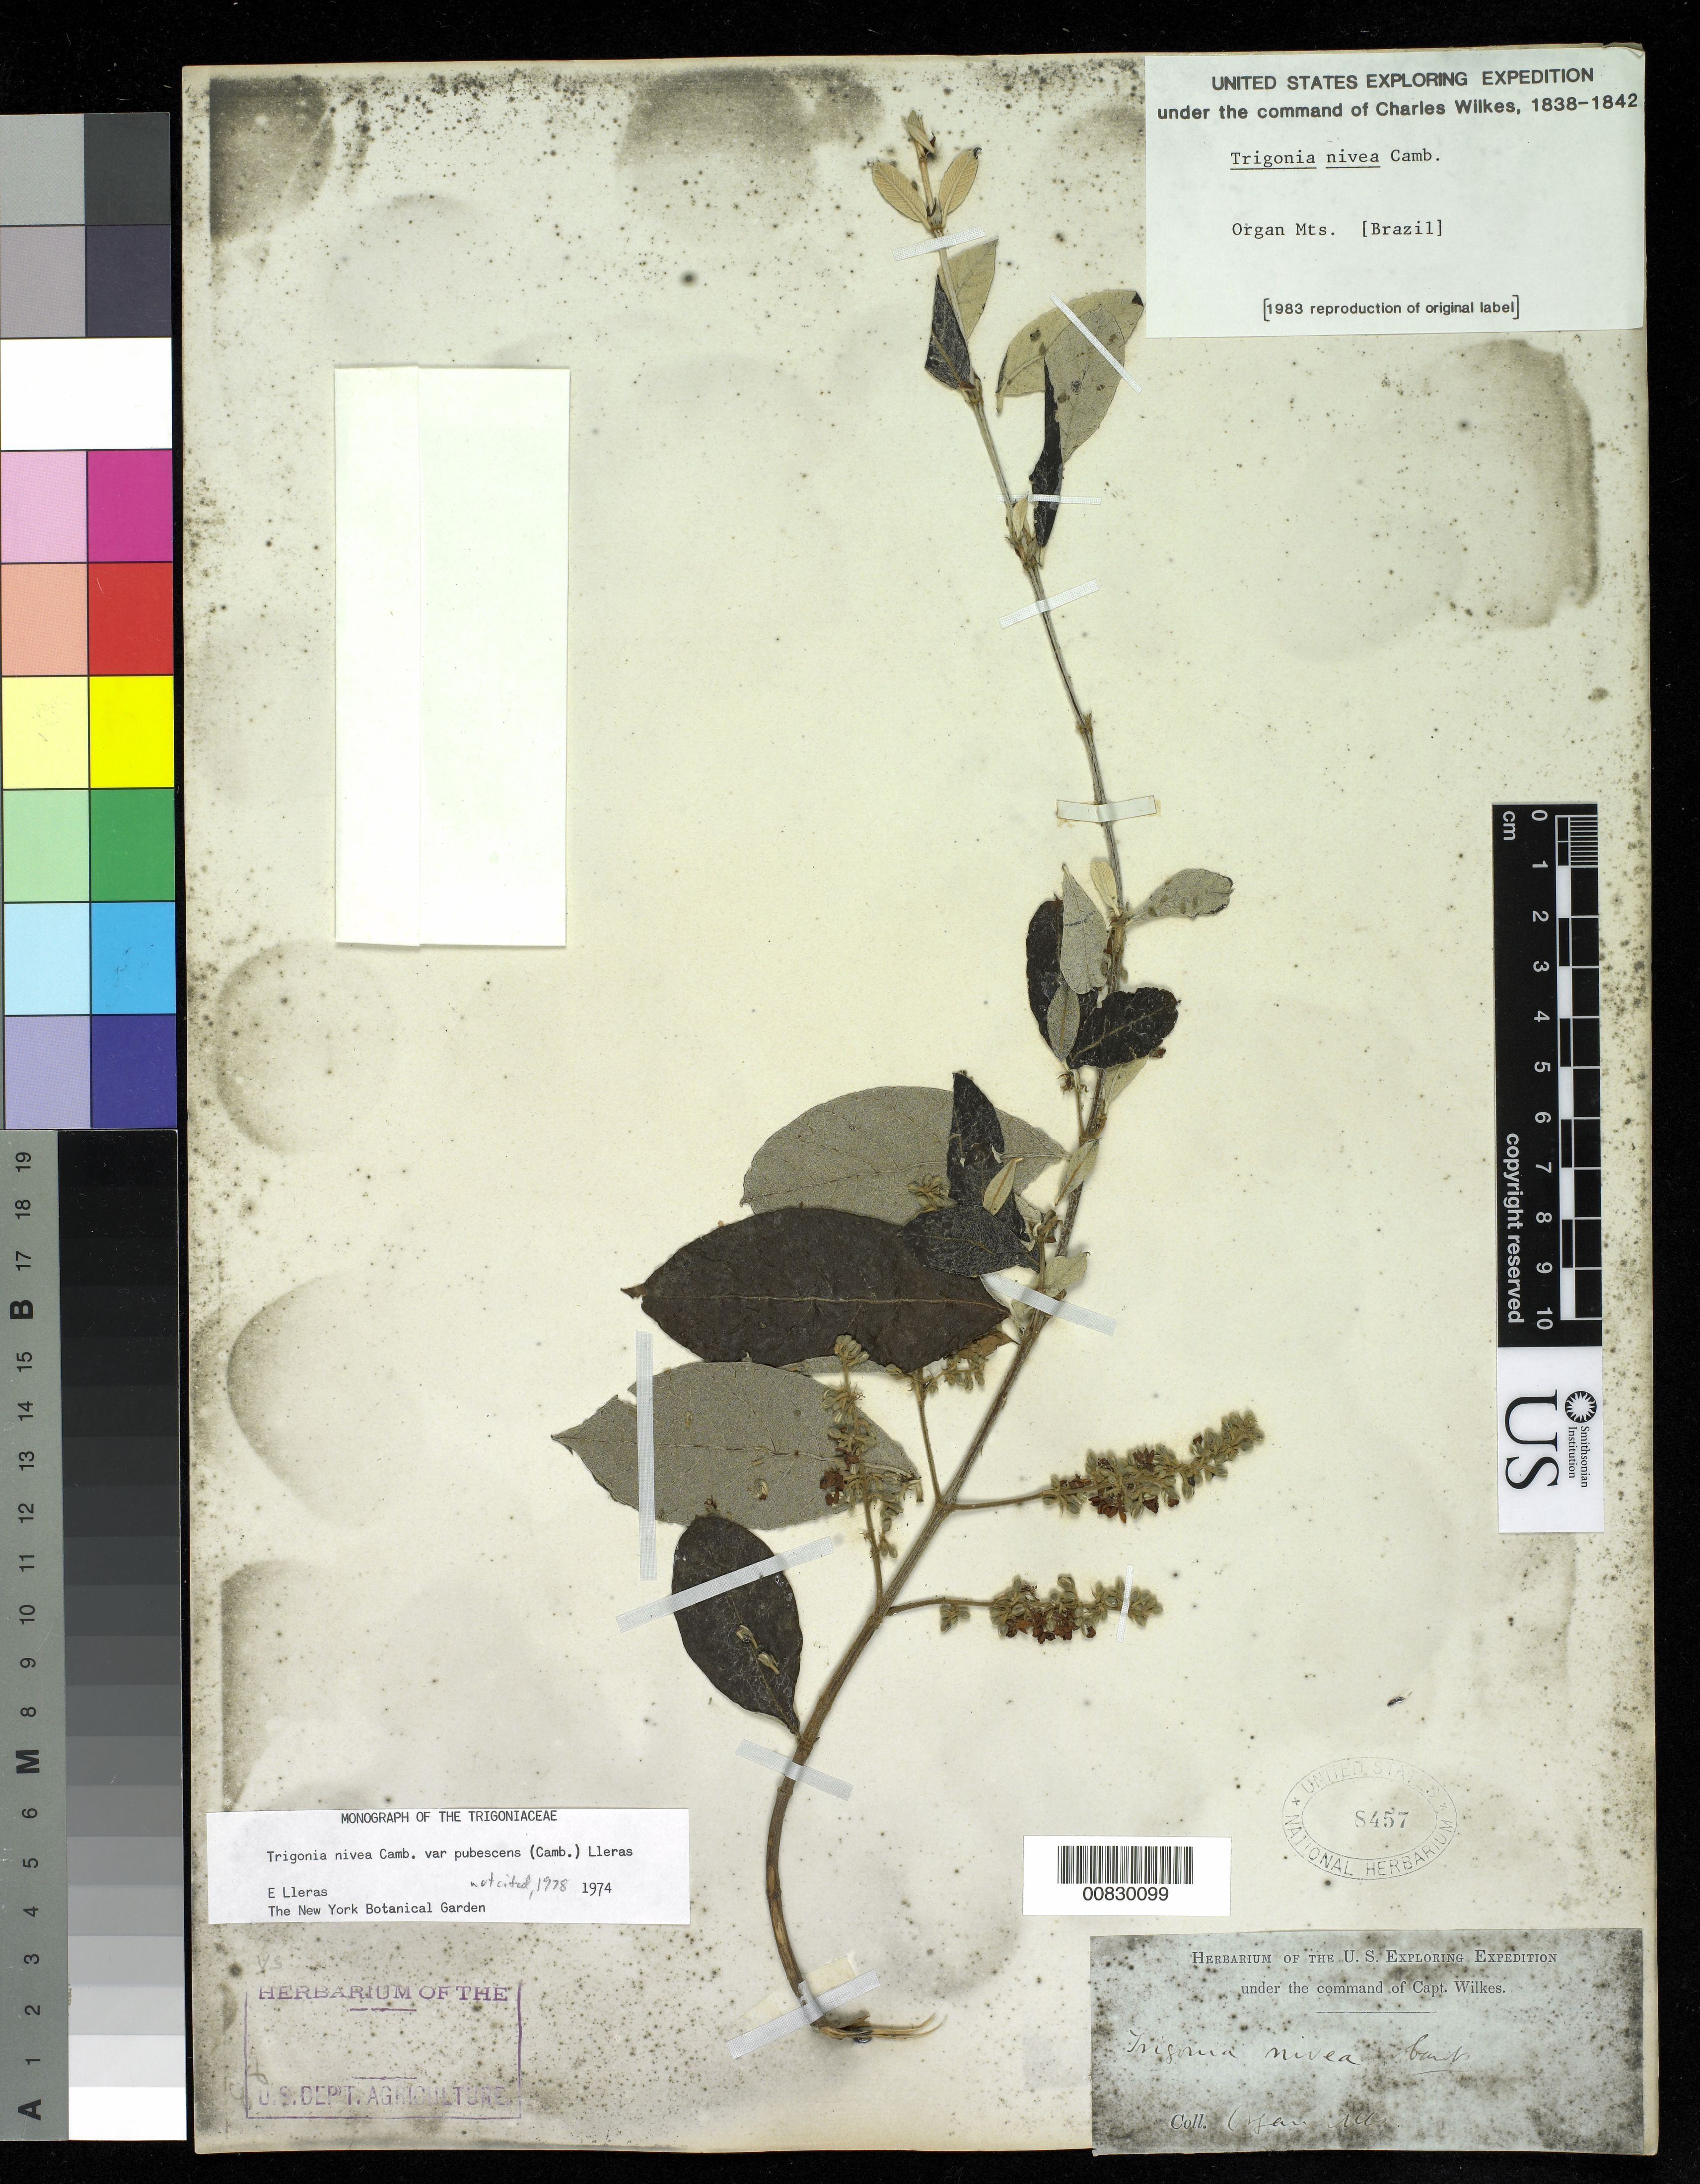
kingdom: Plantae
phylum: Tracheophyta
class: Magnoliopsida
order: Malpighiales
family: Trigoniaceae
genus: Trigonia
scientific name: Trigonia nivea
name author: Cambess.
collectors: Wilkes Explor. Exped.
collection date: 1838/1842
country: Brazil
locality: Organ Mts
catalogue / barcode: US 8457